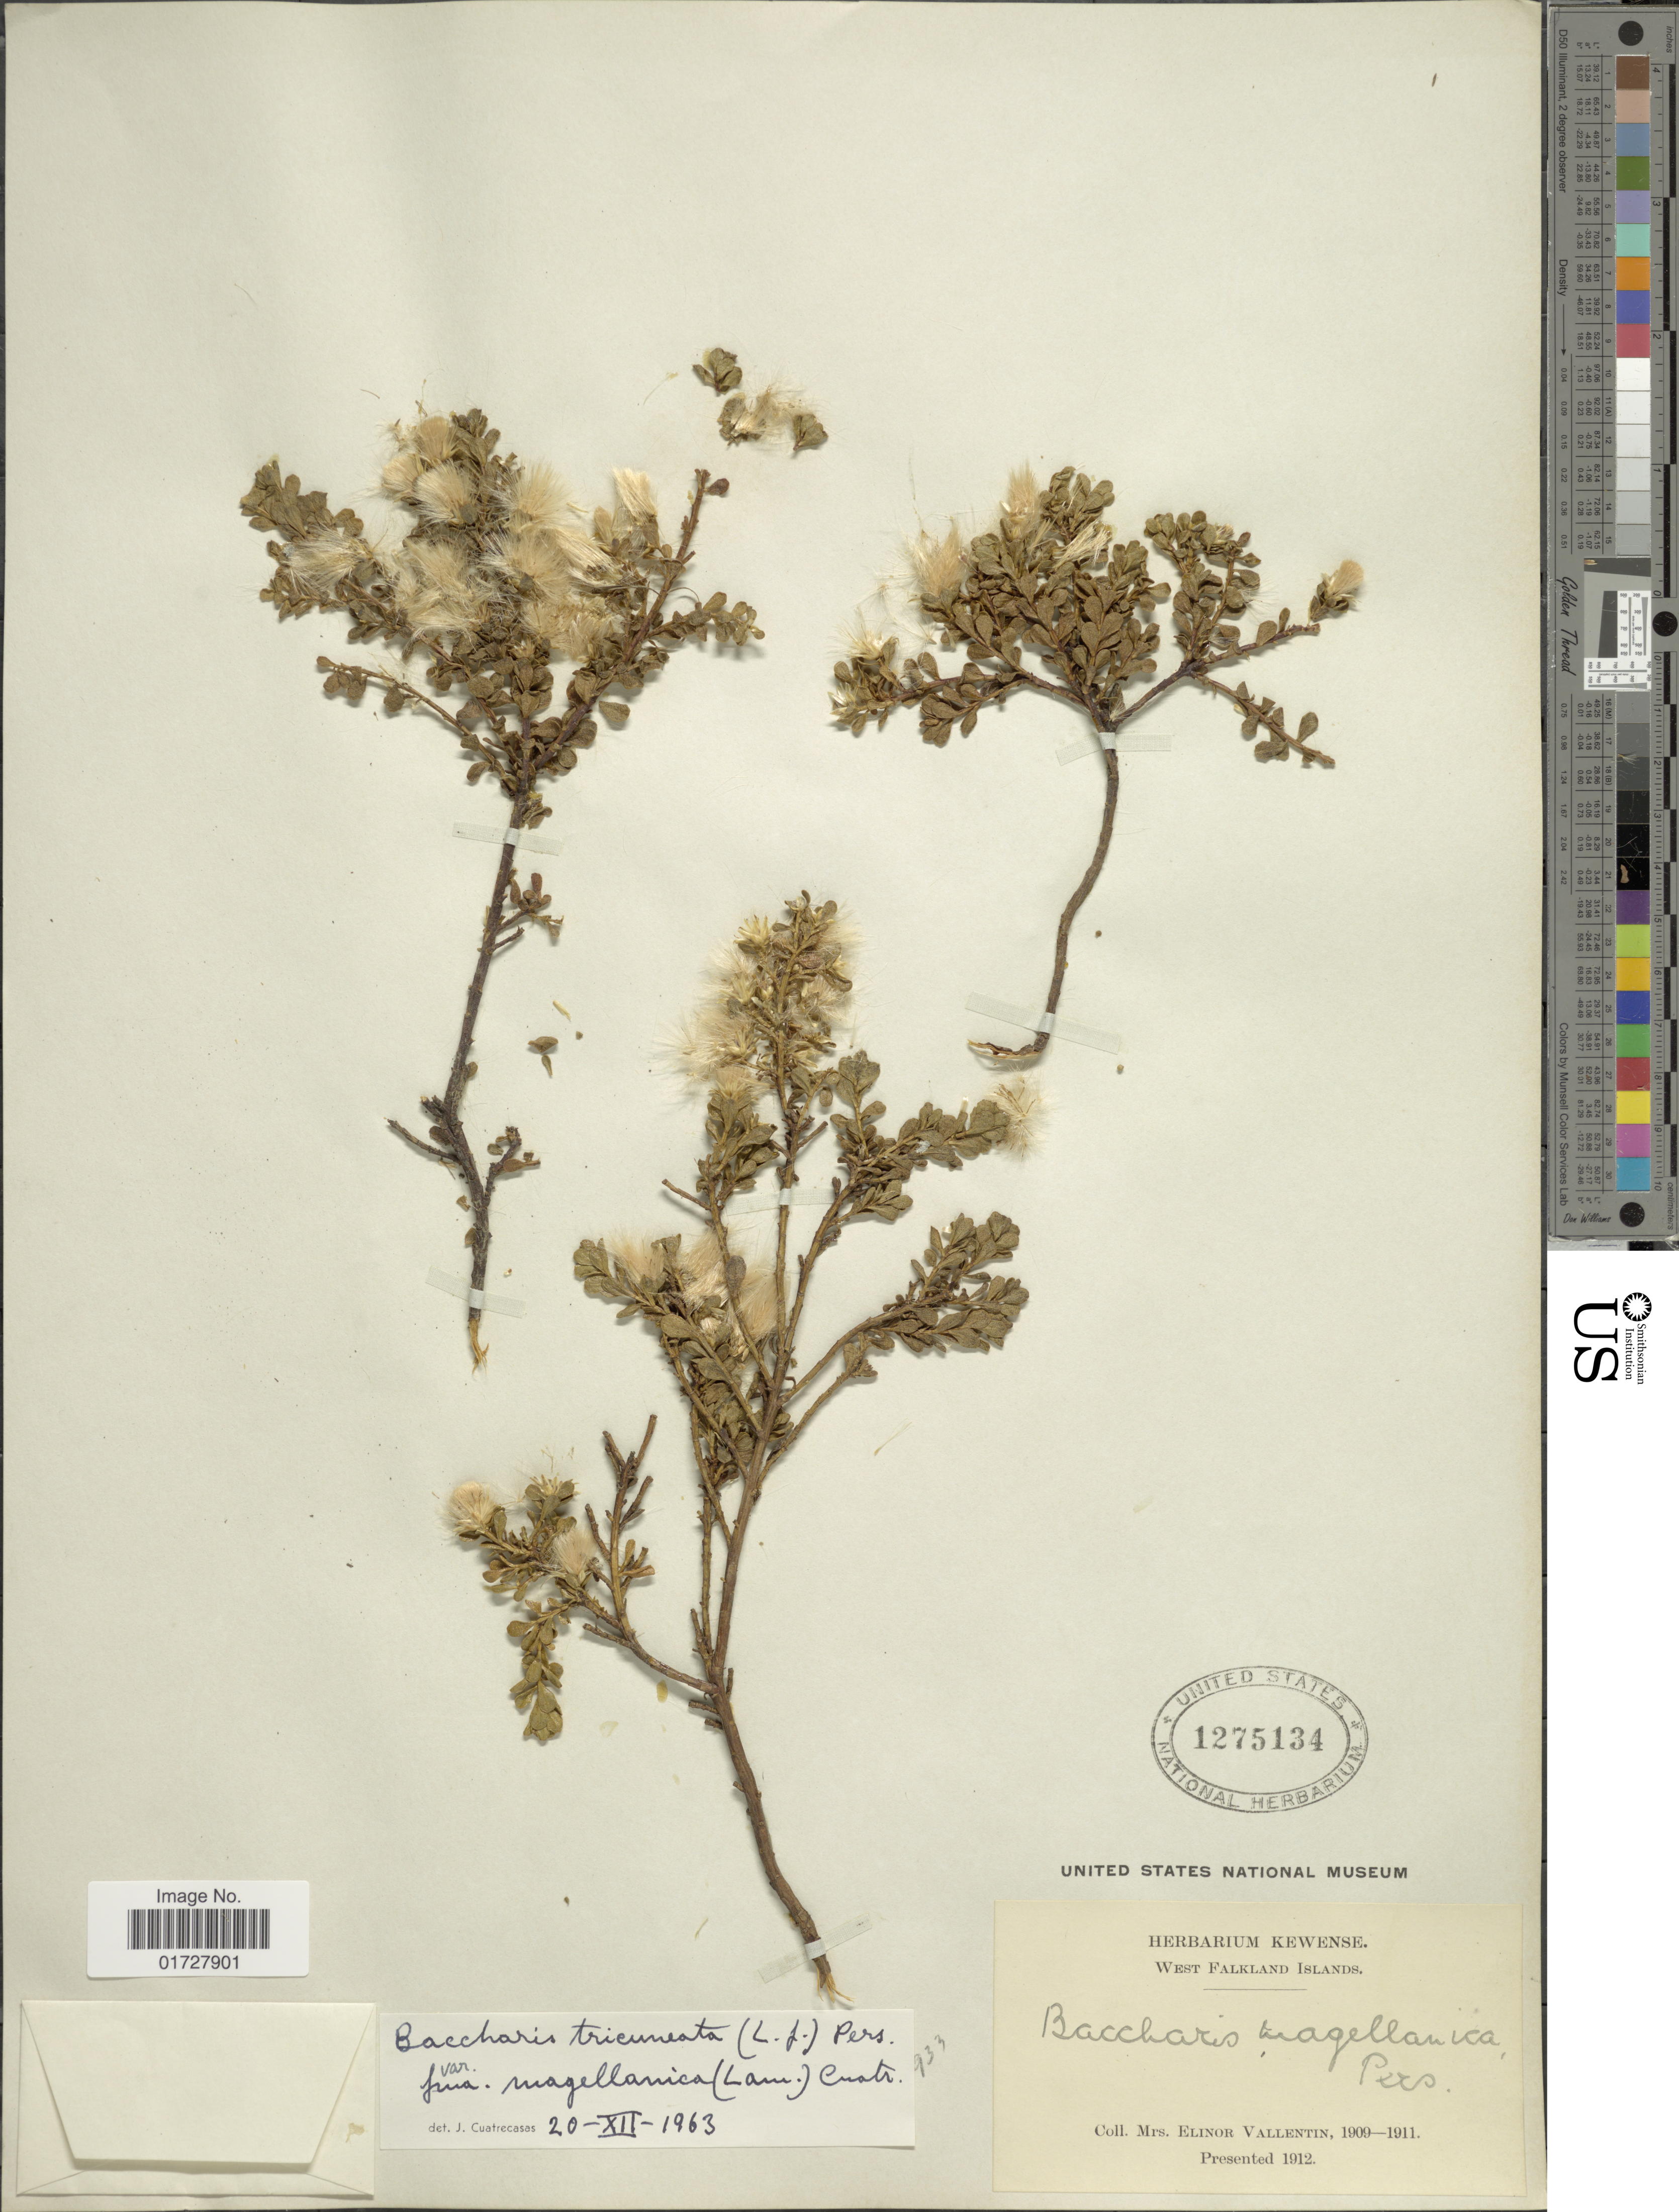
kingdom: Plantae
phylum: Tracheophyta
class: Magnoliopsida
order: Asterales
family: Asteraceae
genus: Baccharis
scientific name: Baccharis tricuneata var. magellanica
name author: (Lam.) Cuatrec.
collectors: E. Vallentin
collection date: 1909/1911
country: Falkland Islands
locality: West Falkland Islands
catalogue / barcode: US 1275134